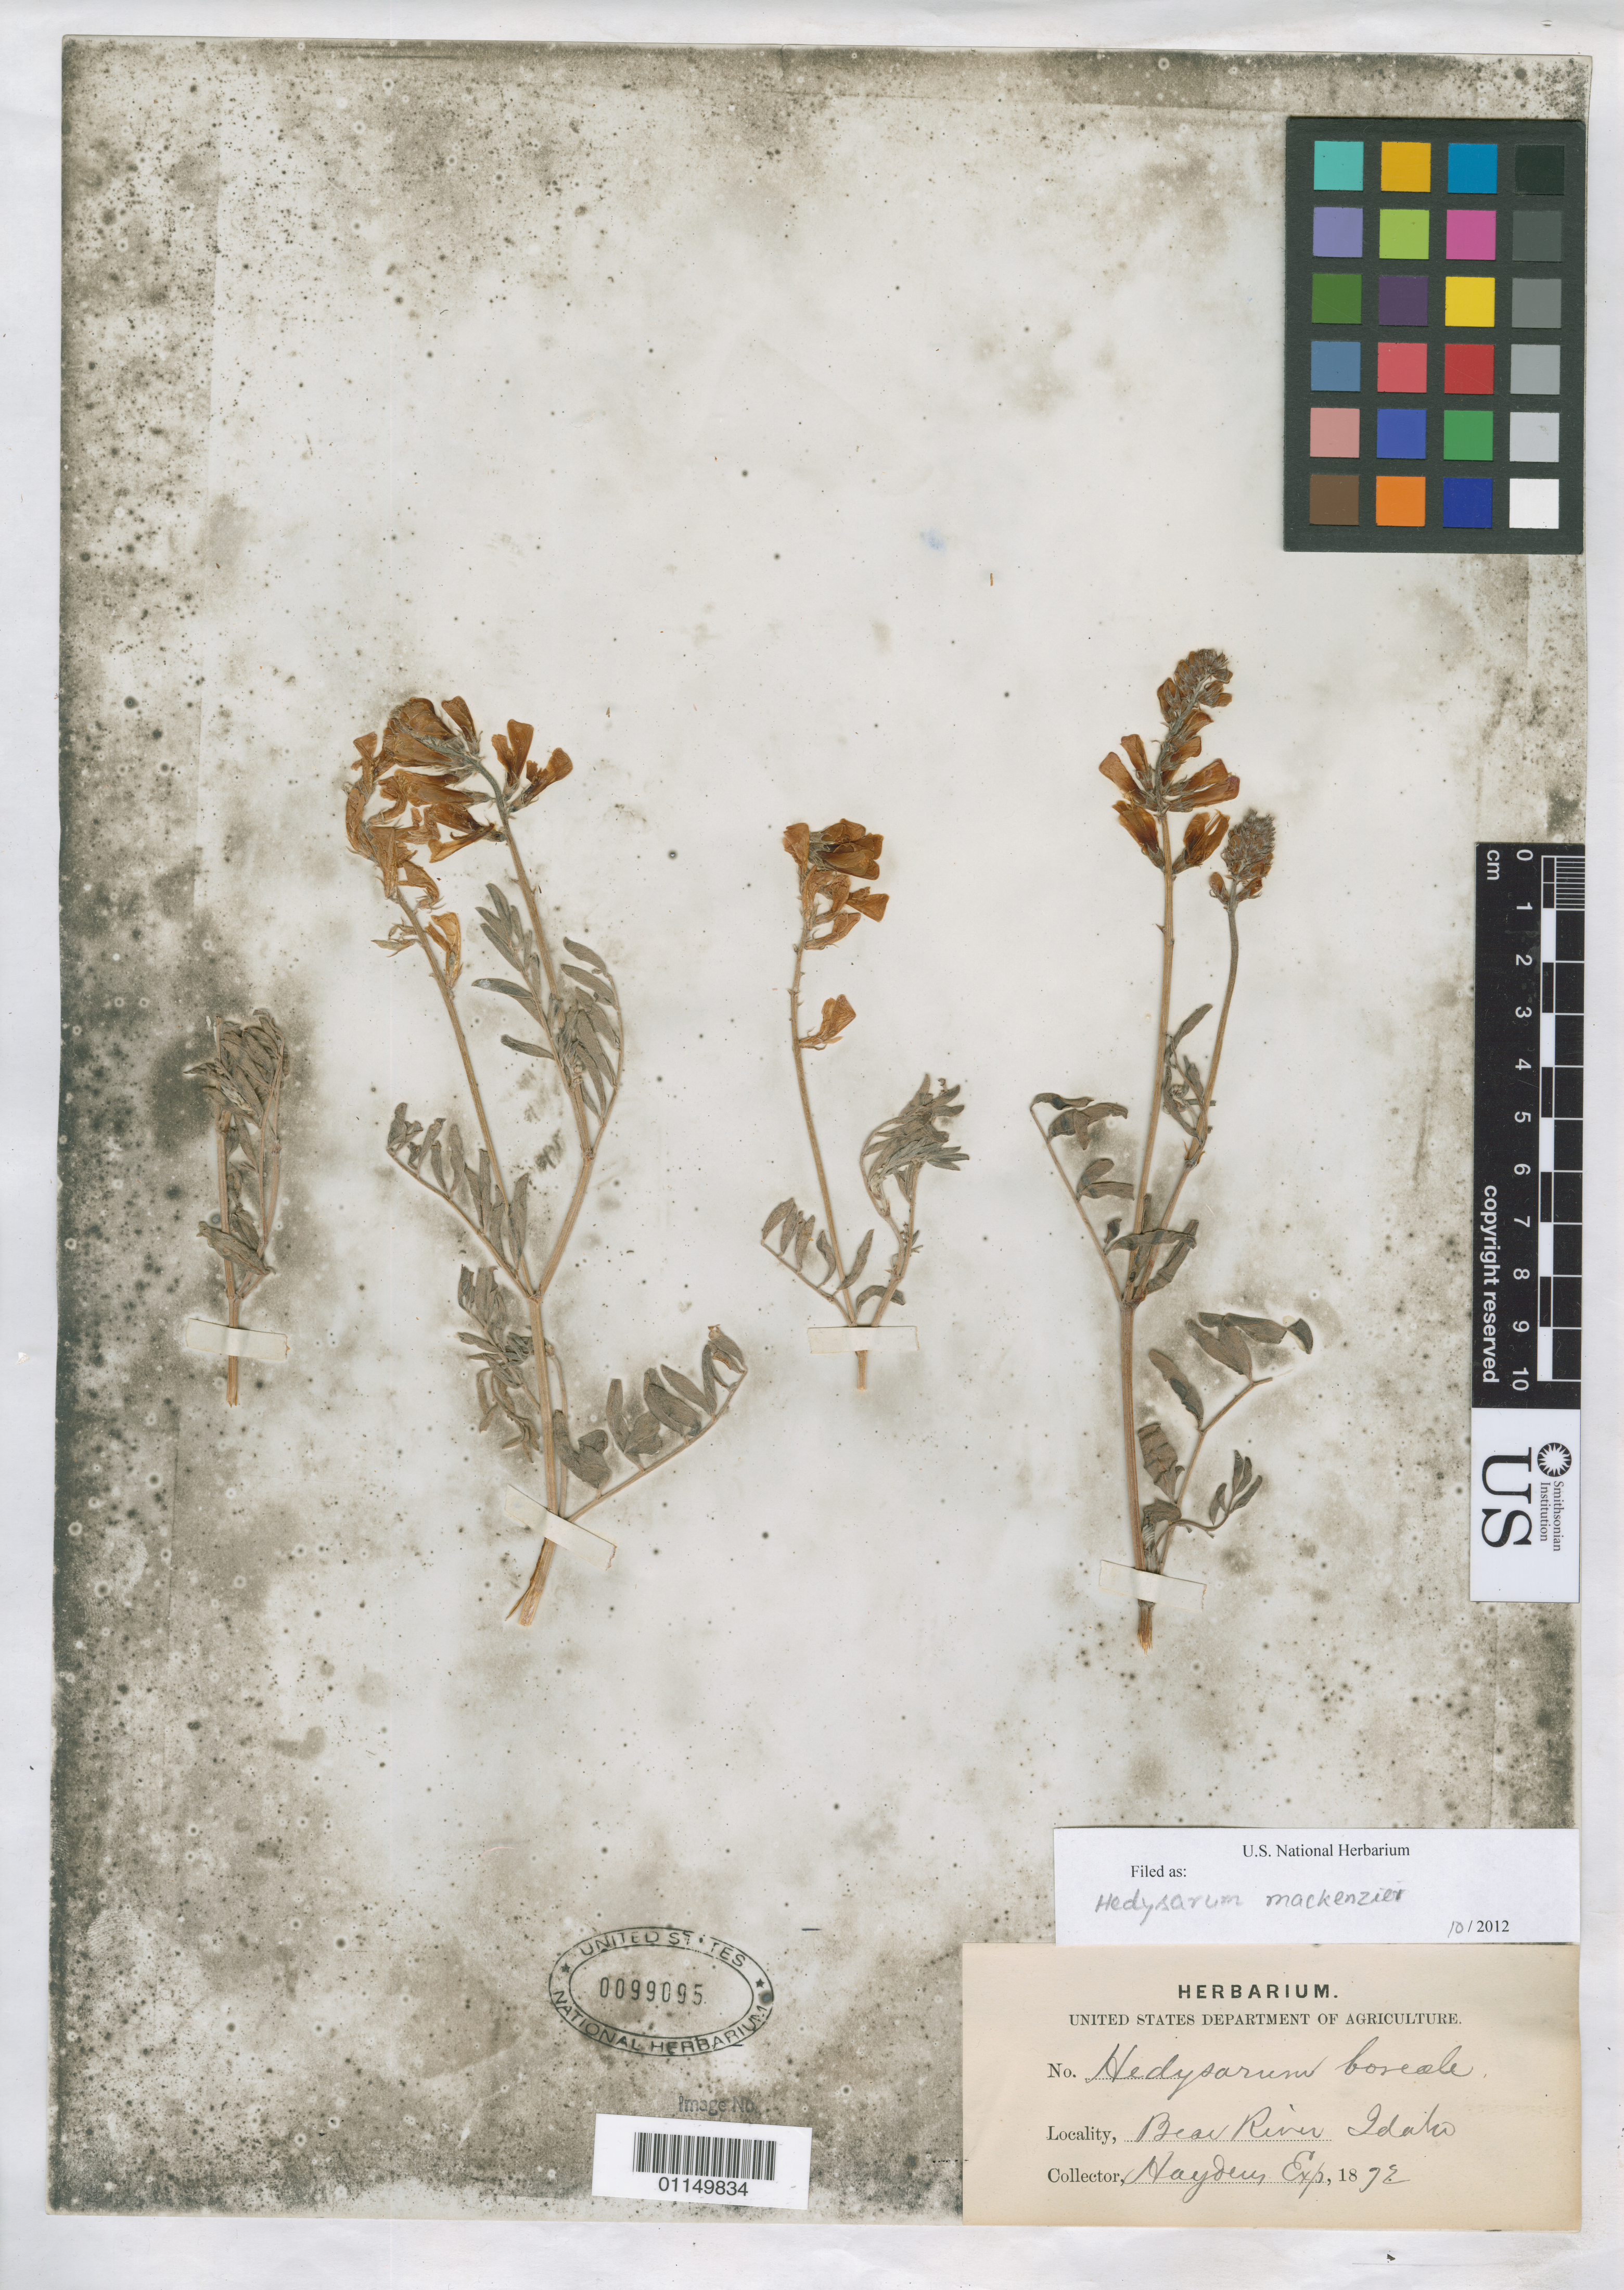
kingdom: Plantae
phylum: Tracheophyta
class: Magnoliopsida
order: Fabales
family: Fabaceae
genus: Hedysarum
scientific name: Hedysarum mackenziei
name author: Richardson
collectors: -- Hayden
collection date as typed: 1872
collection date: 1872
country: United States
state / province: Idaho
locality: Bear river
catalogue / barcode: US 99095